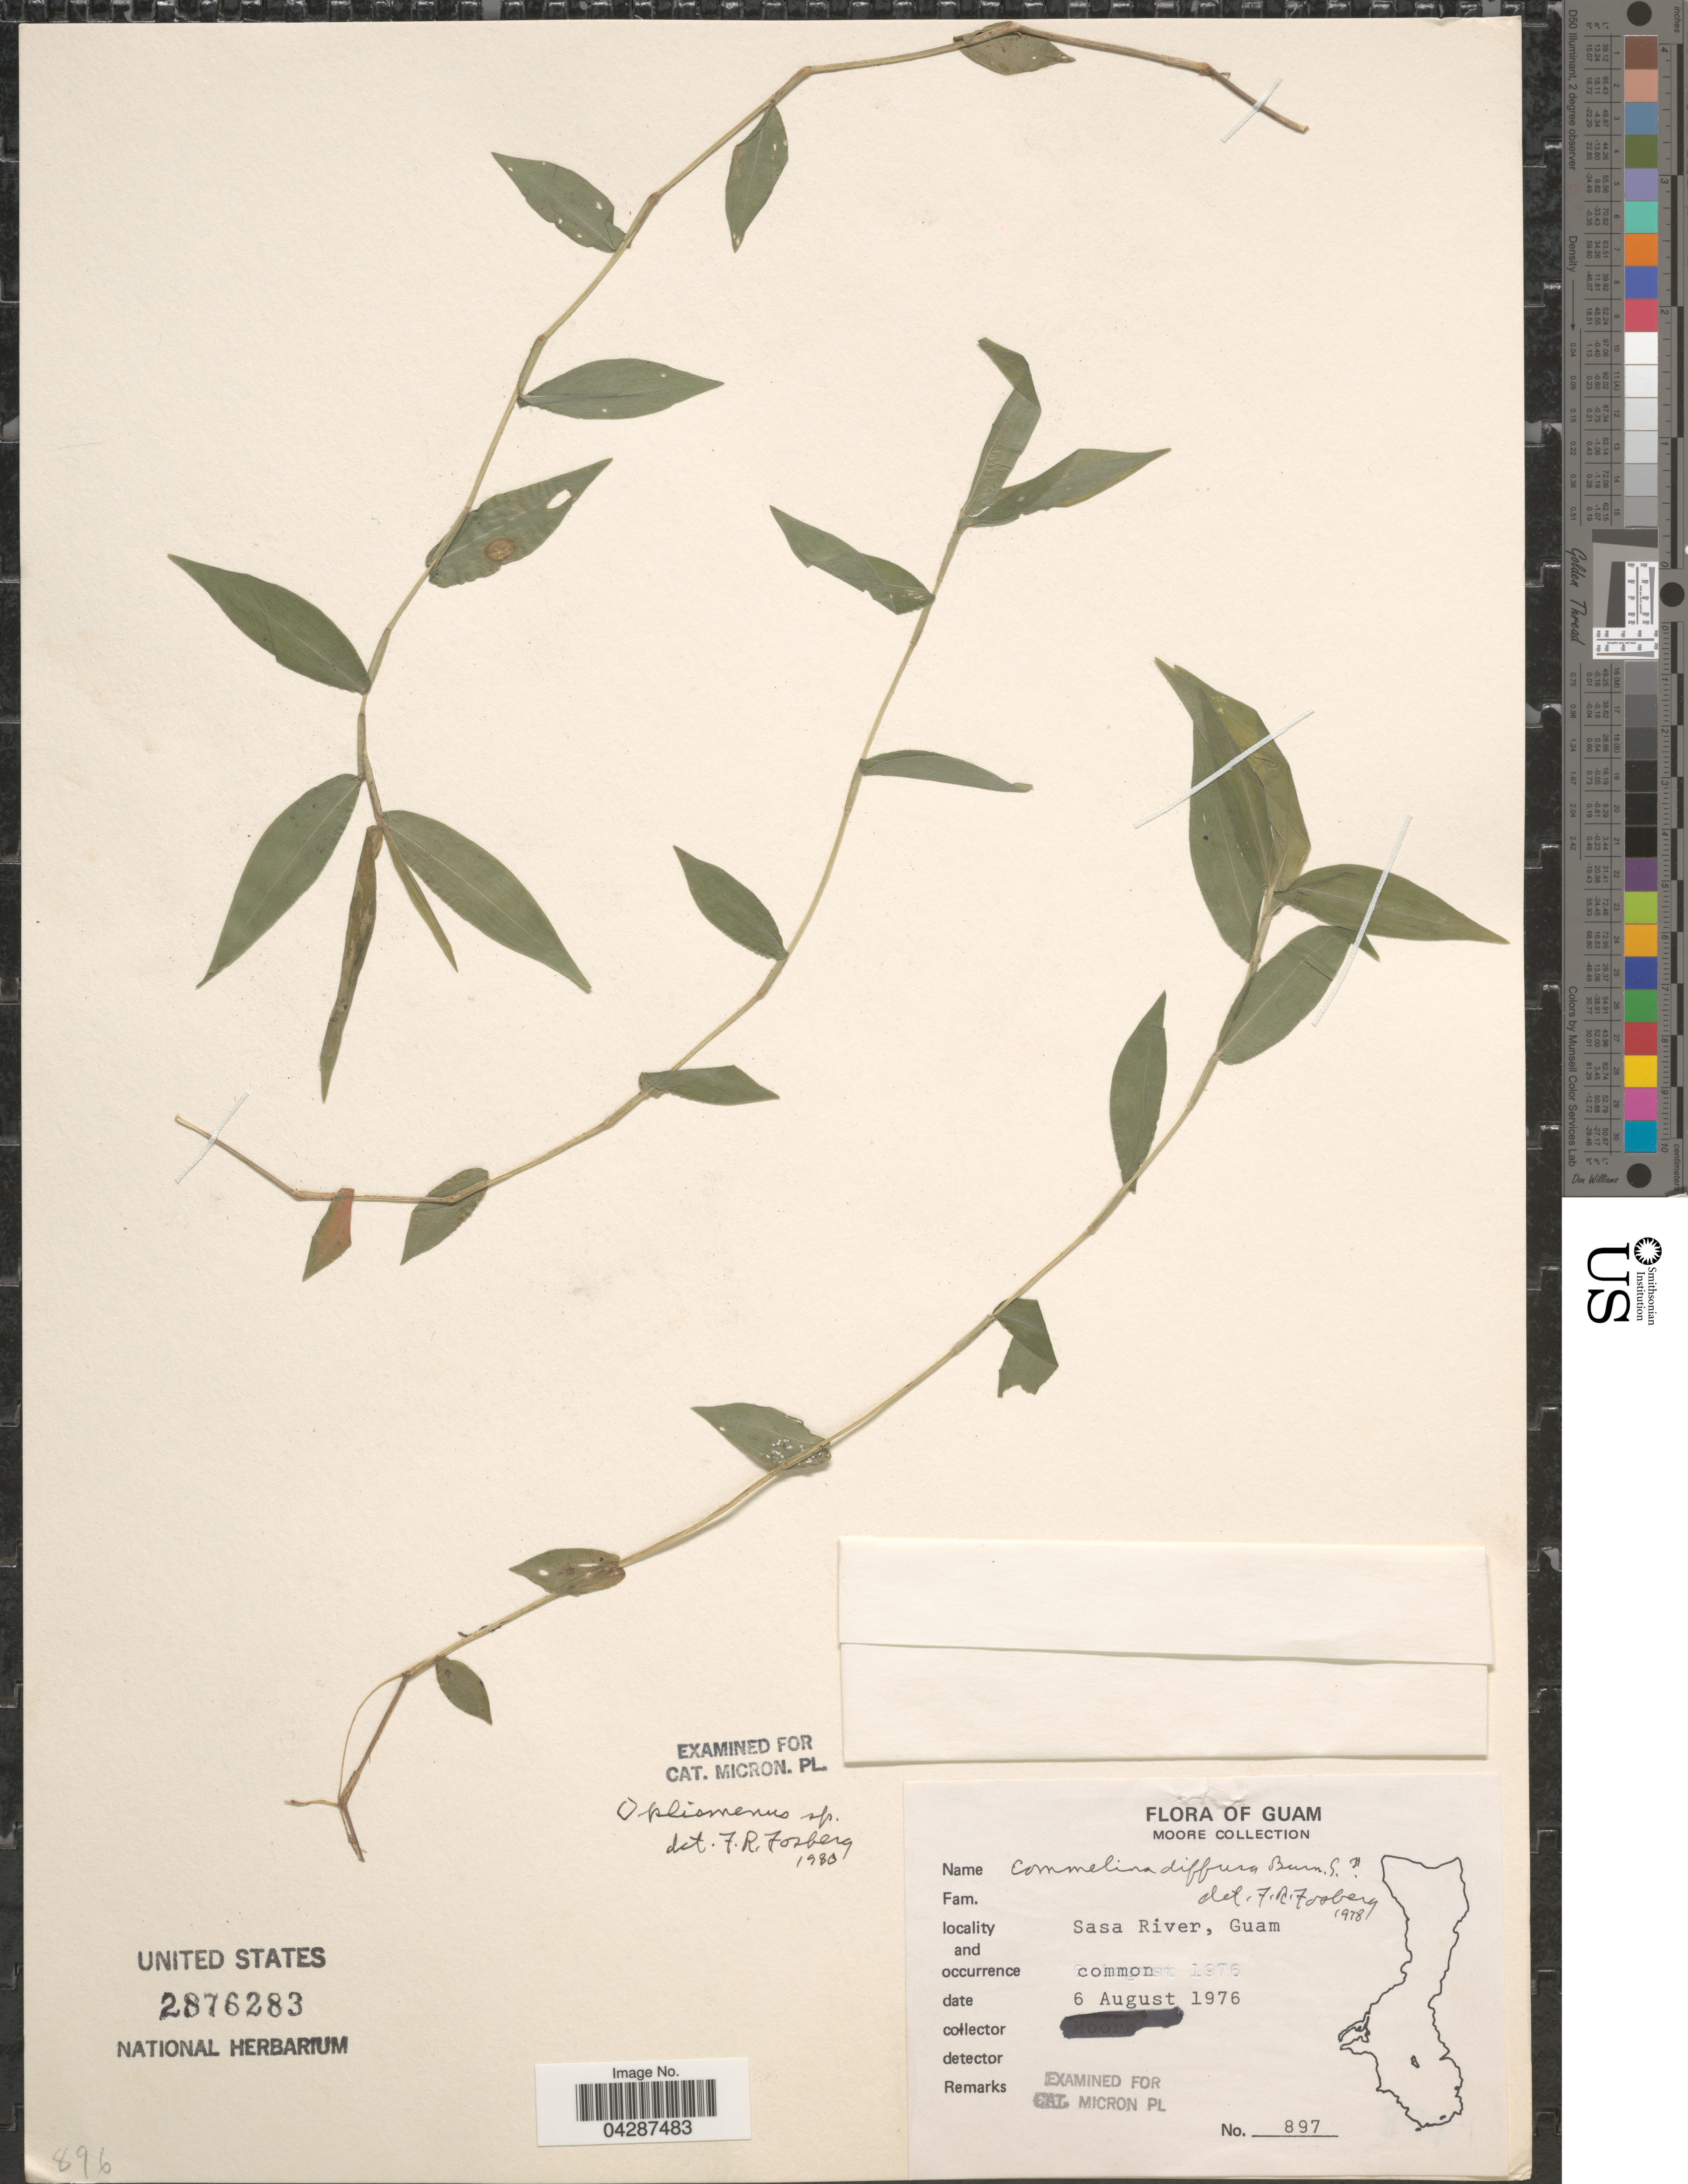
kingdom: Plantae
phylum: Tracheophyta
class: Liliopsida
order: Poales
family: Poaceae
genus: Oplismenus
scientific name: Oplismenus compositus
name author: (L.) P. Beauv.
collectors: -. Moore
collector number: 897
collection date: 1976-08-06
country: Guam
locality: Sasa River.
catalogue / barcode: US 2876283